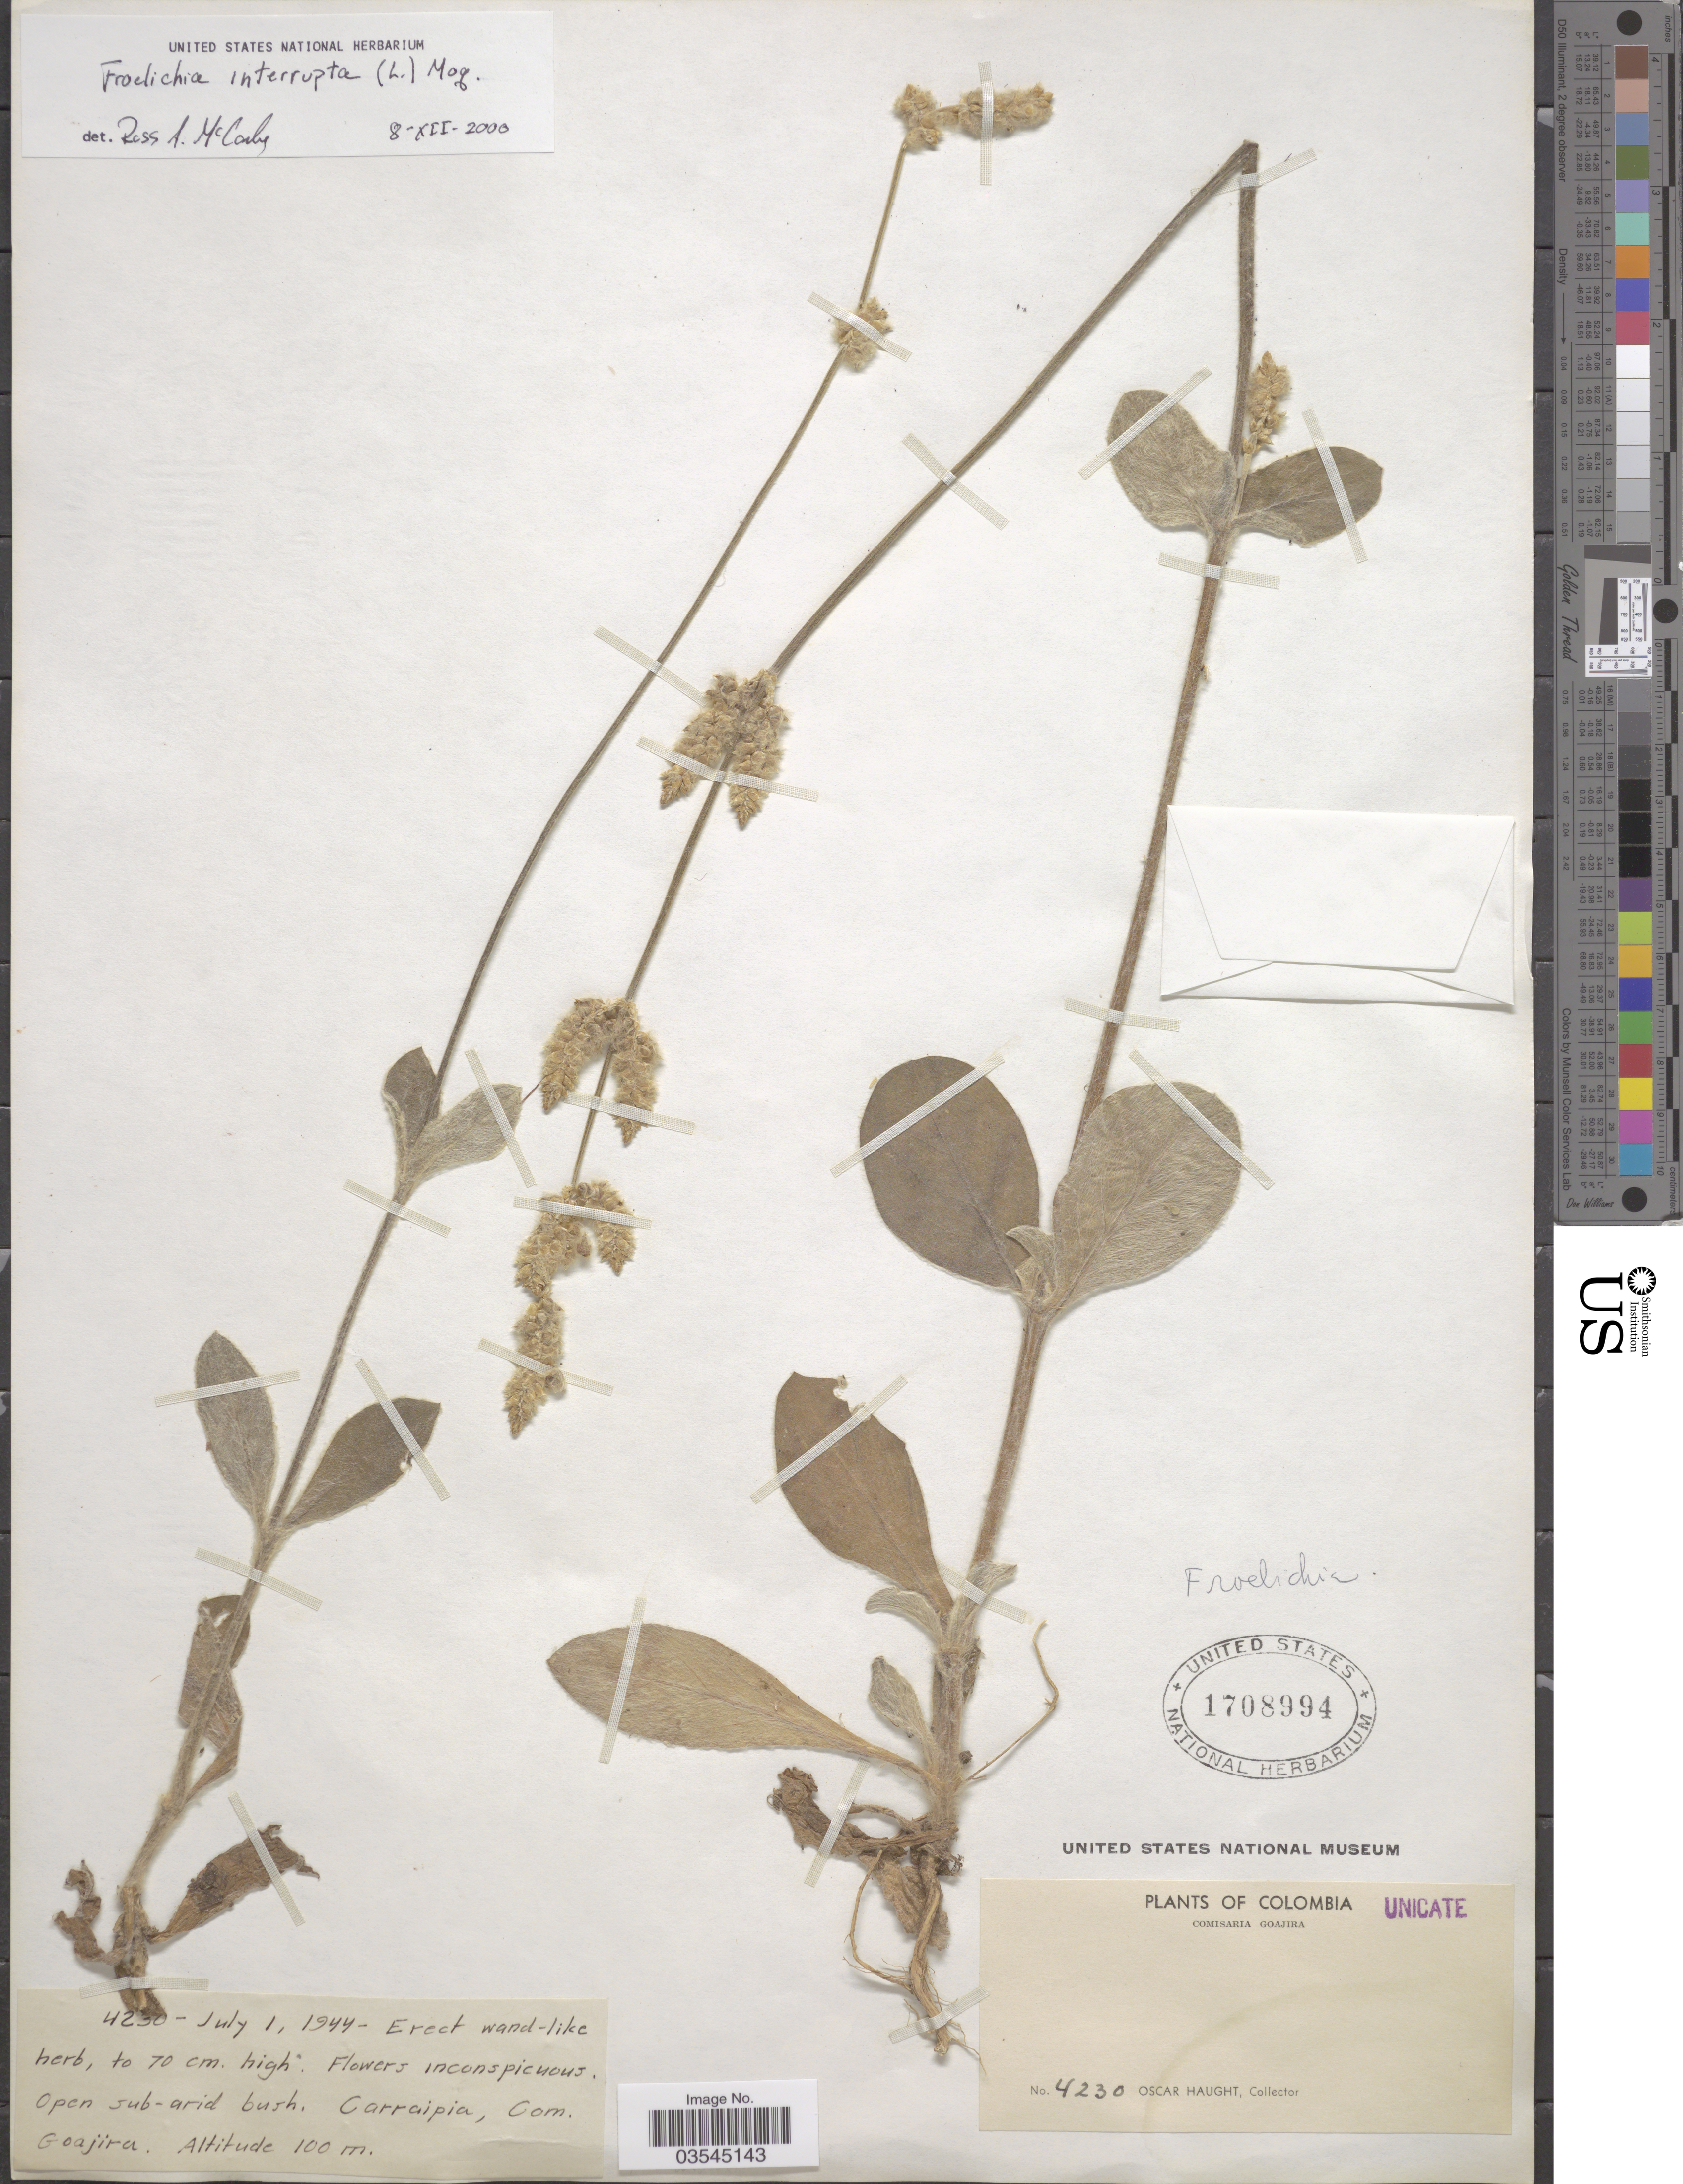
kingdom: Plantae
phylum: Tracheophyta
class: Magnoliopsida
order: Caryophyllales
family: Amaranthaceae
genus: Froelichia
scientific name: Froelichia interrupta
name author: (L.) Moq.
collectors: O. L. Haught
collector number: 4230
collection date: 1944-07-01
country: Colombia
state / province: La Guajira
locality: Carraipia, Com. Goajira.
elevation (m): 100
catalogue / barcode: US 1708994